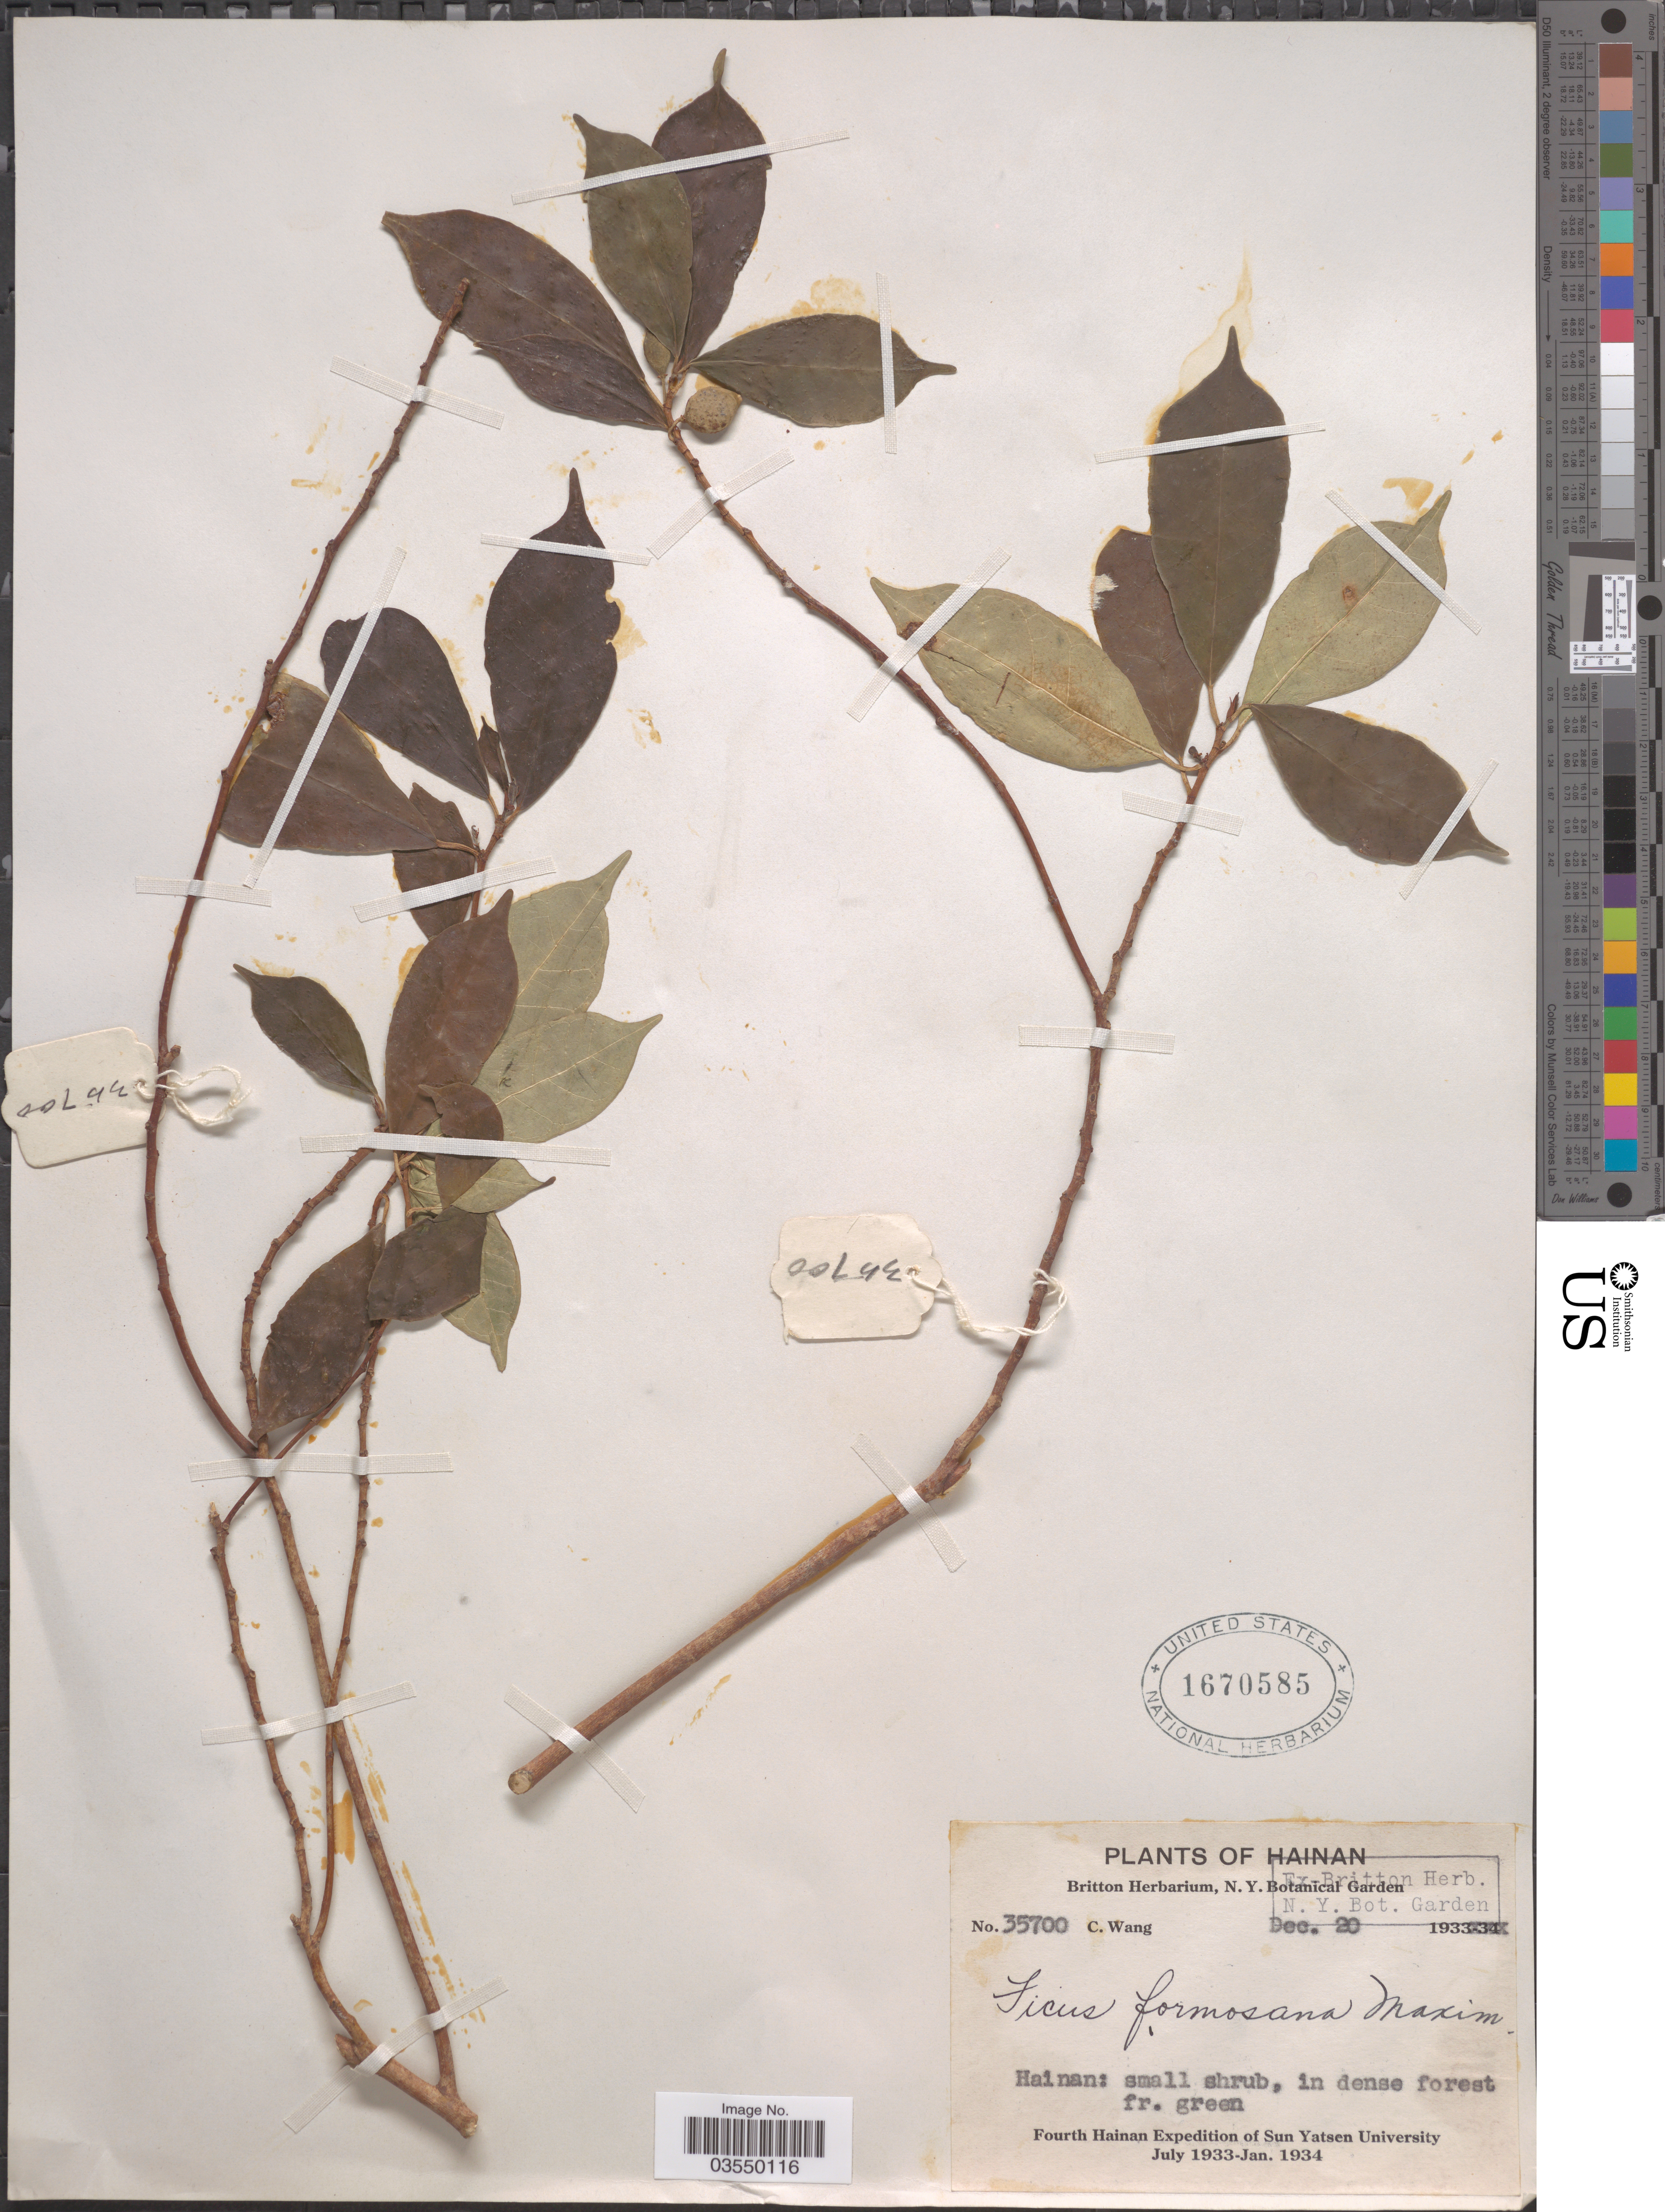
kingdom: Plantae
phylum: Tracheophyta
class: Magnoliopsida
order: Rosales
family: Moraceae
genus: Ficus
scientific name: Ficus formosana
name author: Maxim.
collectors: C. Wang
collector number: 35700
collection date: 1933-12-20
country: China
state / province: Hainan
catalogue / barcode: US 1670585